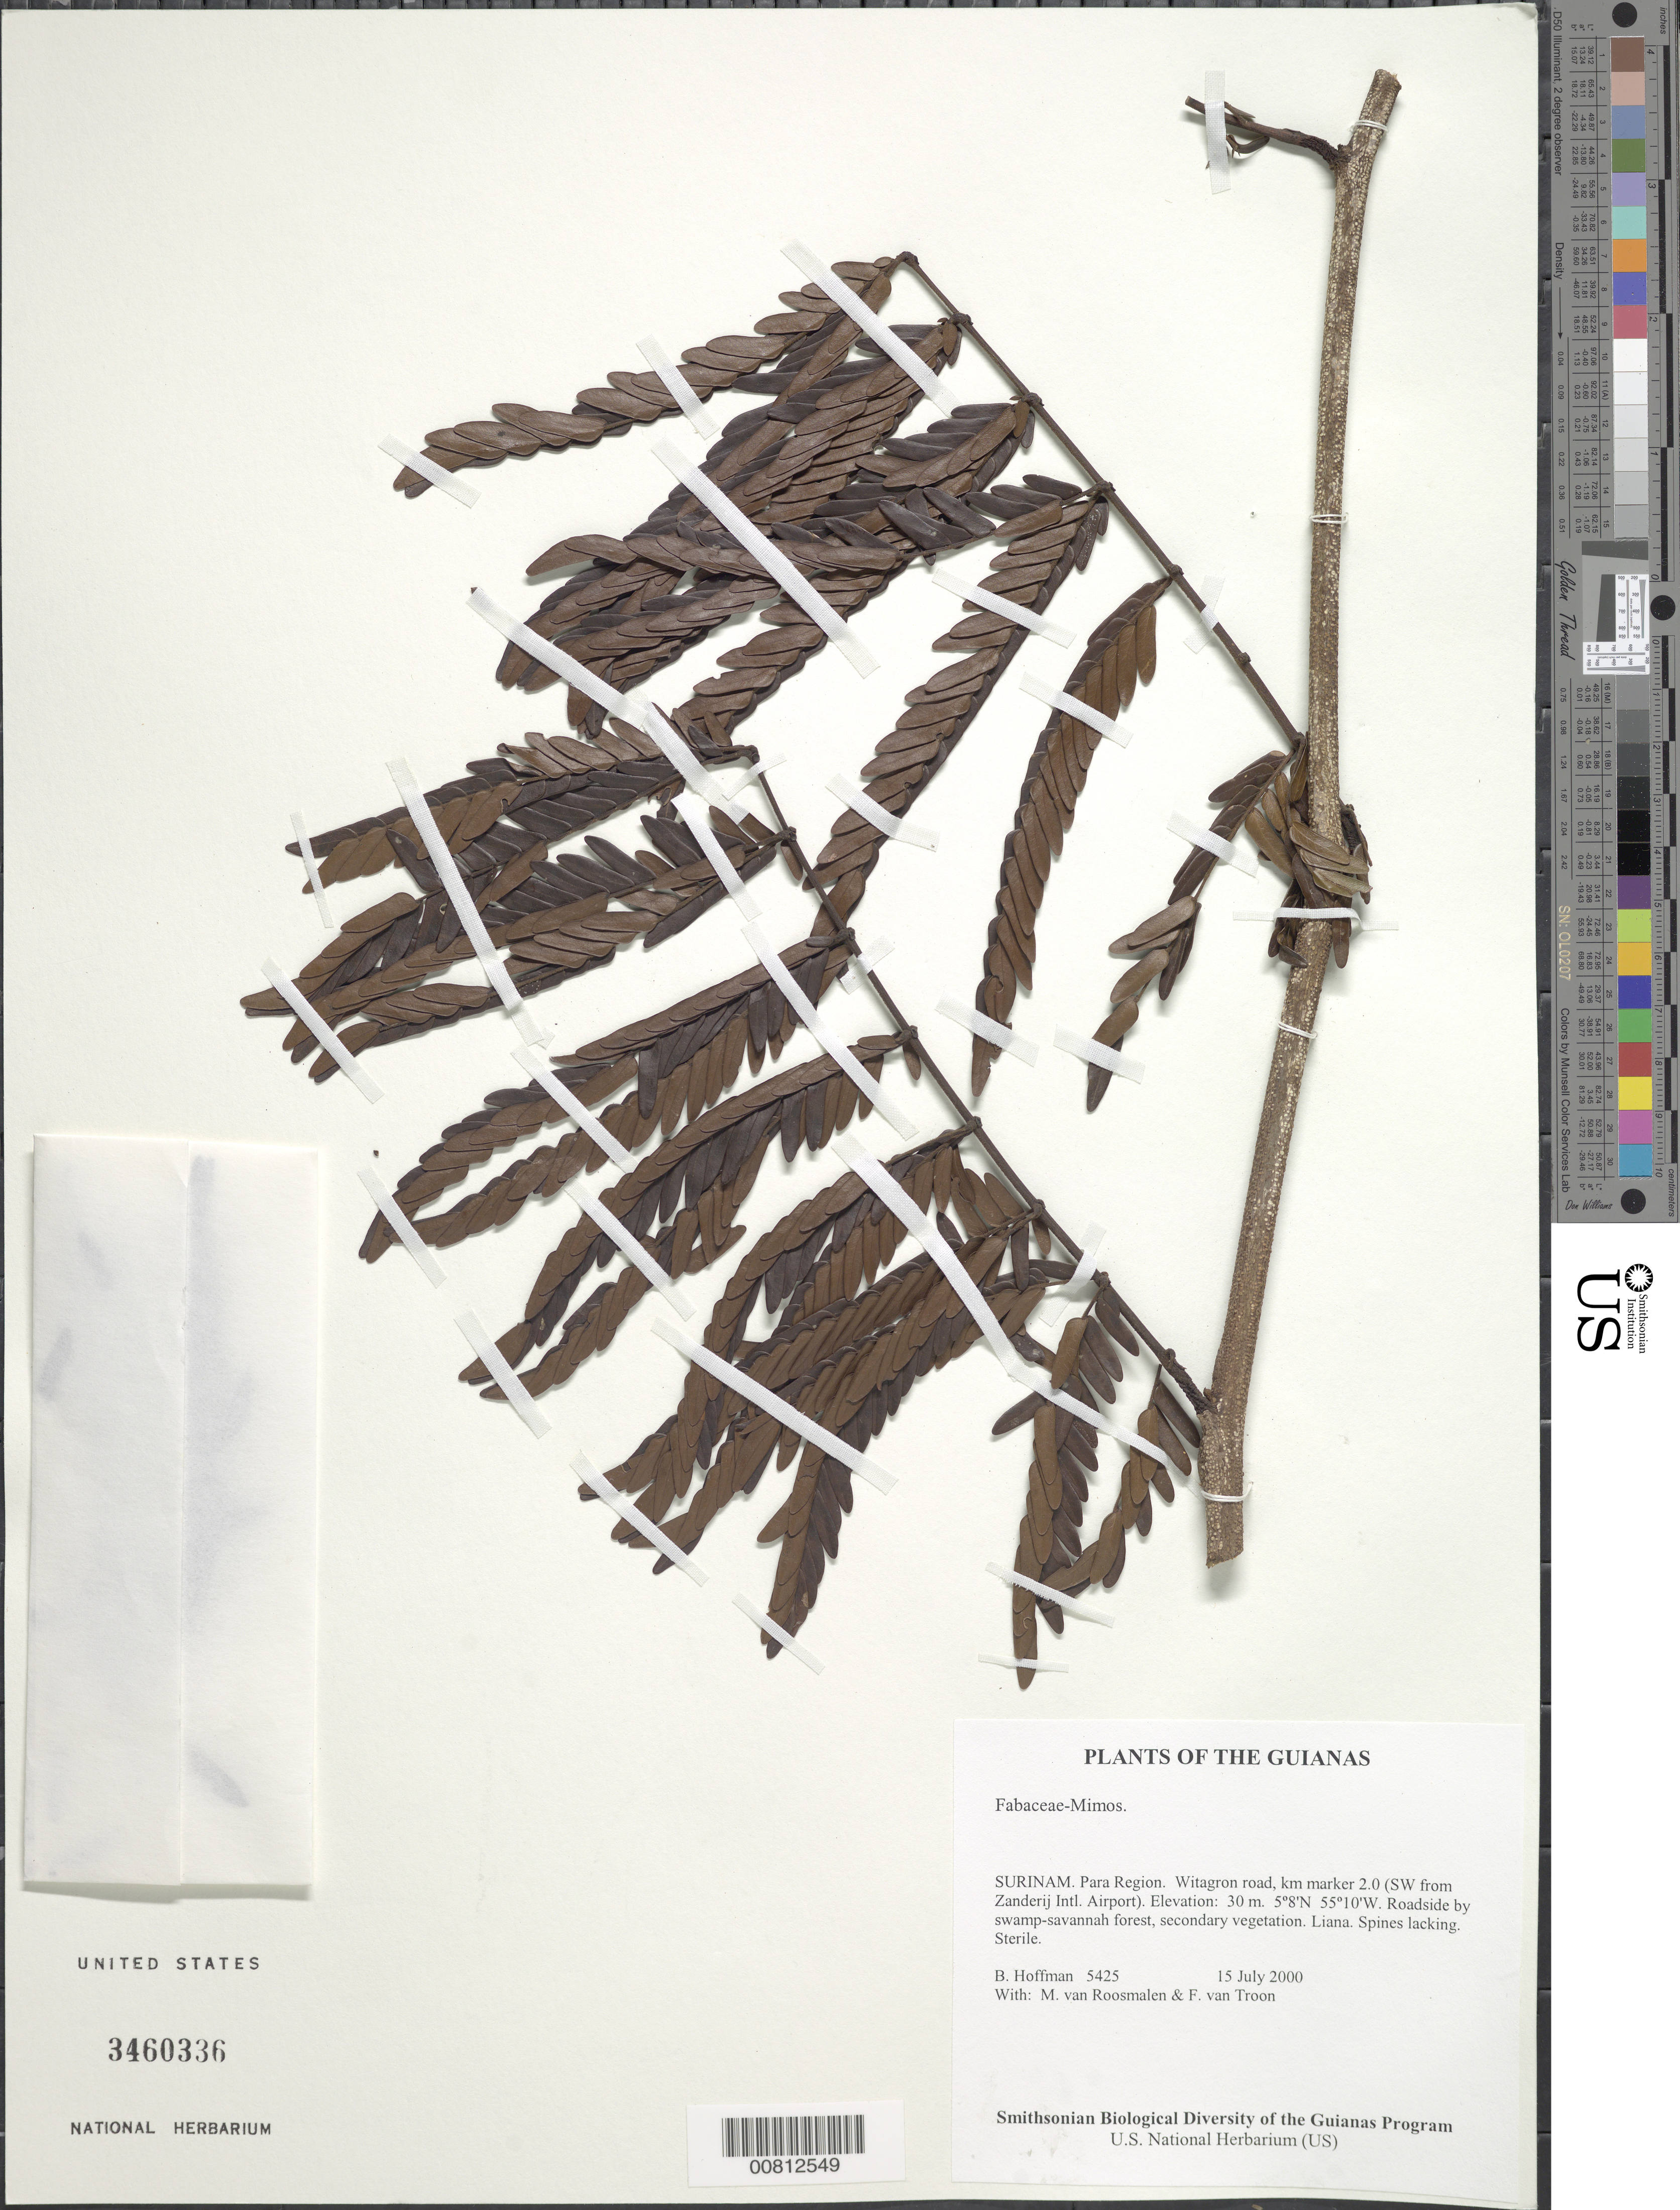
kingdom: Plantae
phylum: Tracheophyta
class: Magnoliopsida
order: Fabales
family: Fabaceae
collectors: B. Hoffman, M. Roosmalen & F. Van Troon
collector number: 5425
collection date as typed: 15 July 2000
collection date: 2000-07-15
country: Suriname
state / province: Para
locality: Witagron road, km marker 2.0 (SW from Zanderij Intl. Airport)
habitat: Roadside by swamp-savanna forest, secondary vegetation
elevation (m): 30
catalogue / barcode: US 3460336